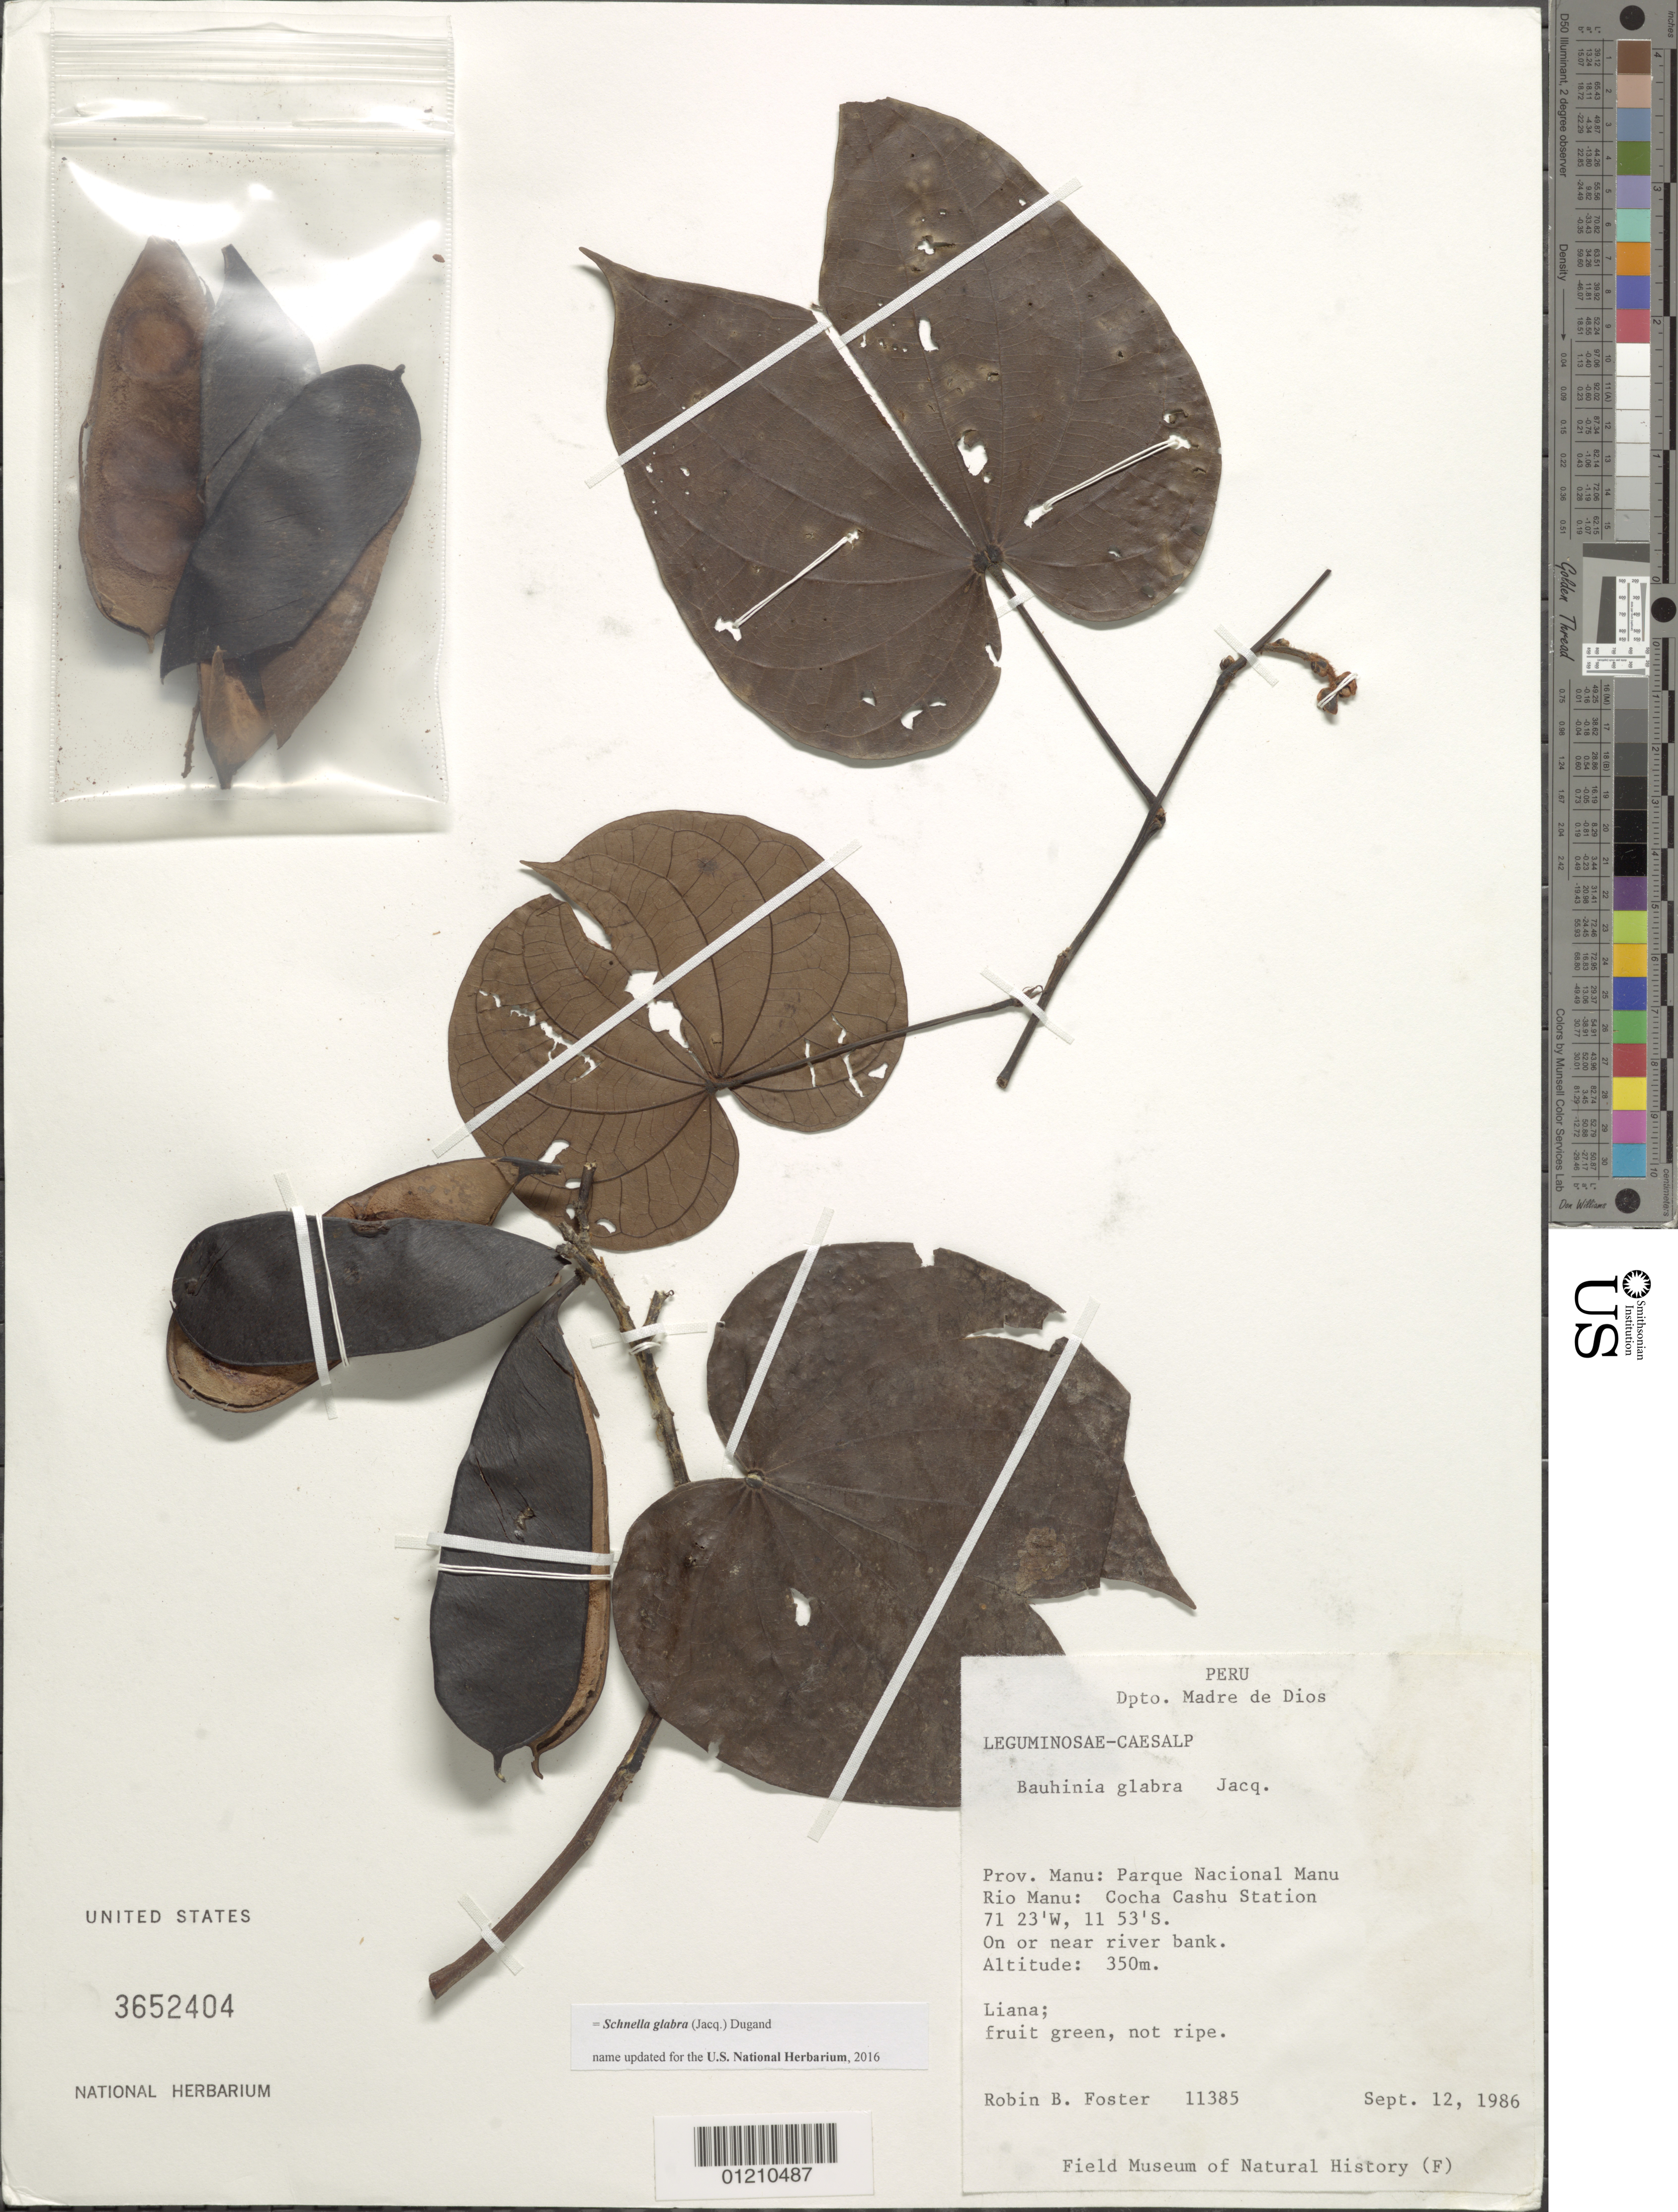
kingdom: Plantae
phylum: Tracheophyta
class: Magnoliopsida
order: Fabales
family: Fabaceae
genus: Schnella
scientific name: Schnella glabra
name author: (Jacq.) Dugand G.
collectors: R. B. Foster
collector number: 11385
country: Peru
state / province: Madre de Dios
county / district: Manú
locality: Parque Nacional Manu Rio Manu, Cocha Cashu Station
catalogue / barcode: US 3652404